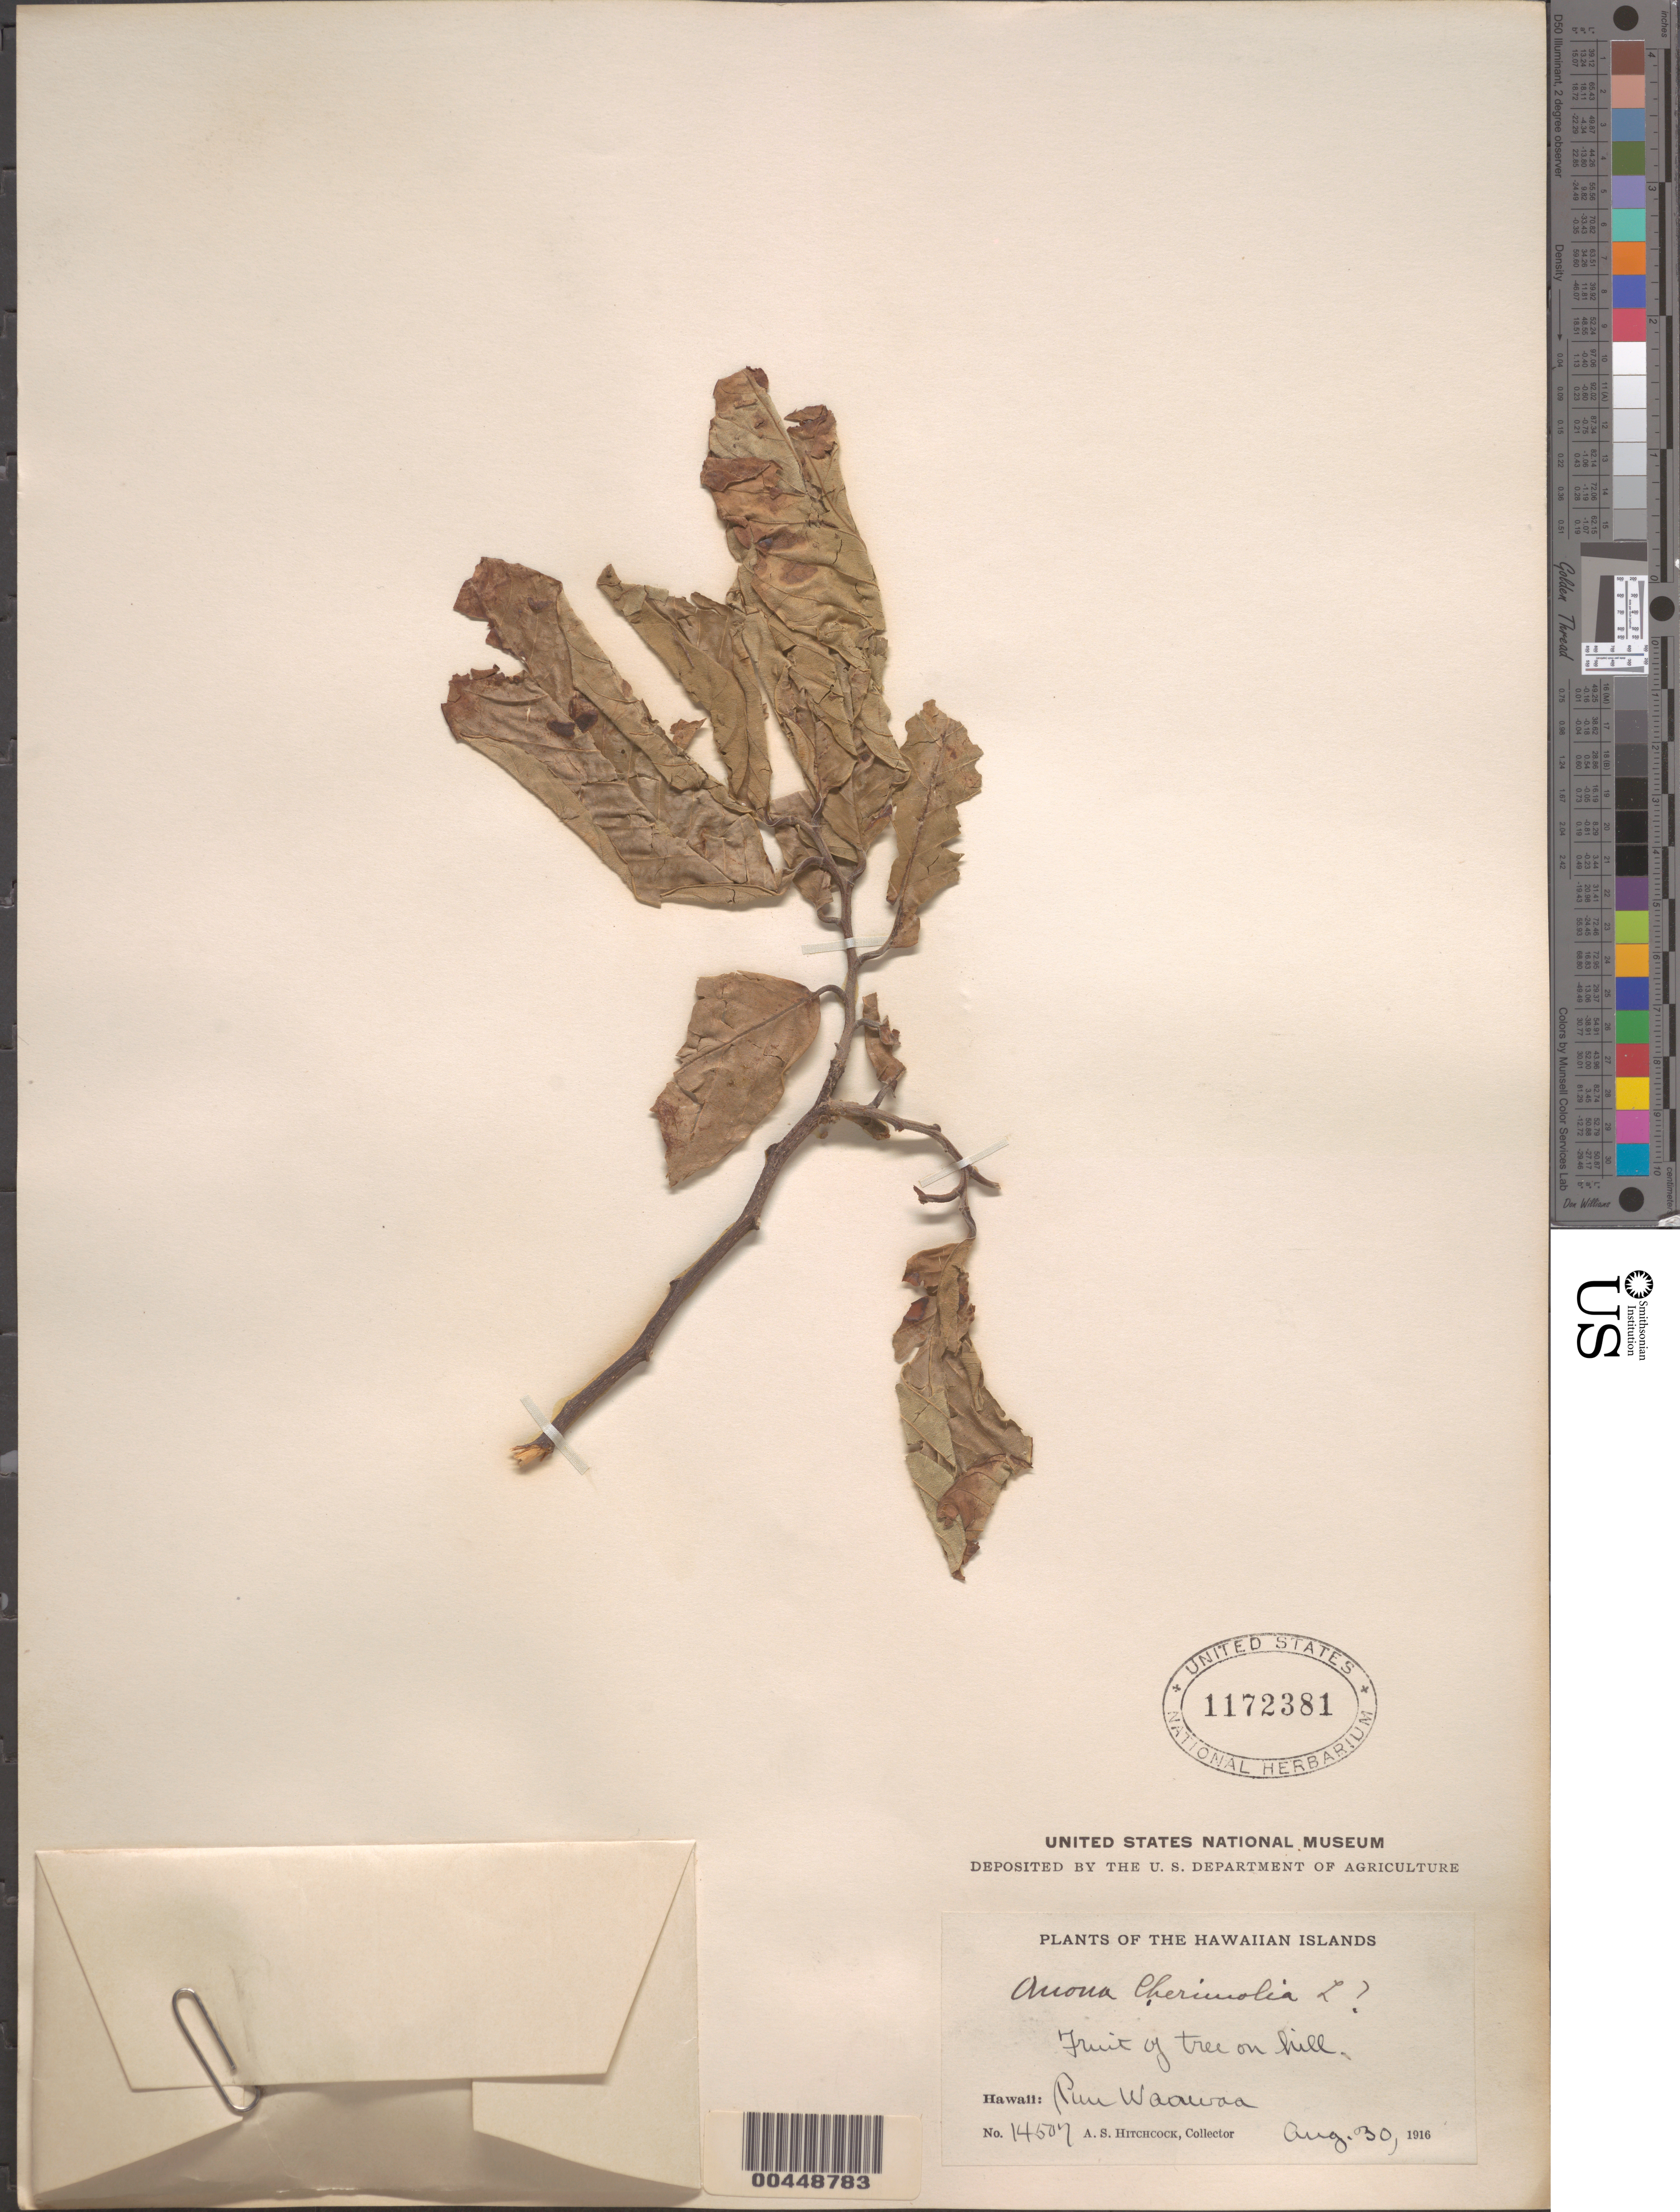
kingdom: Plantae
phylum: Tracheophyta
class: Magnoliopsida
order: Magnoliales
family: Annonaceae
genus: Annona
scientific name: Annona cherimola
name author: Mill.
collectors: A. S. Hitchcock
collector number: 14507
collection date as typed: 30 Aug 1916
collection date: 1916-08-30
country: United States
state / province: Hawaii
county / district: Hawaii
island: Hawaii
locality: Puu Waawaa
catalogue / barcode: US 1172381